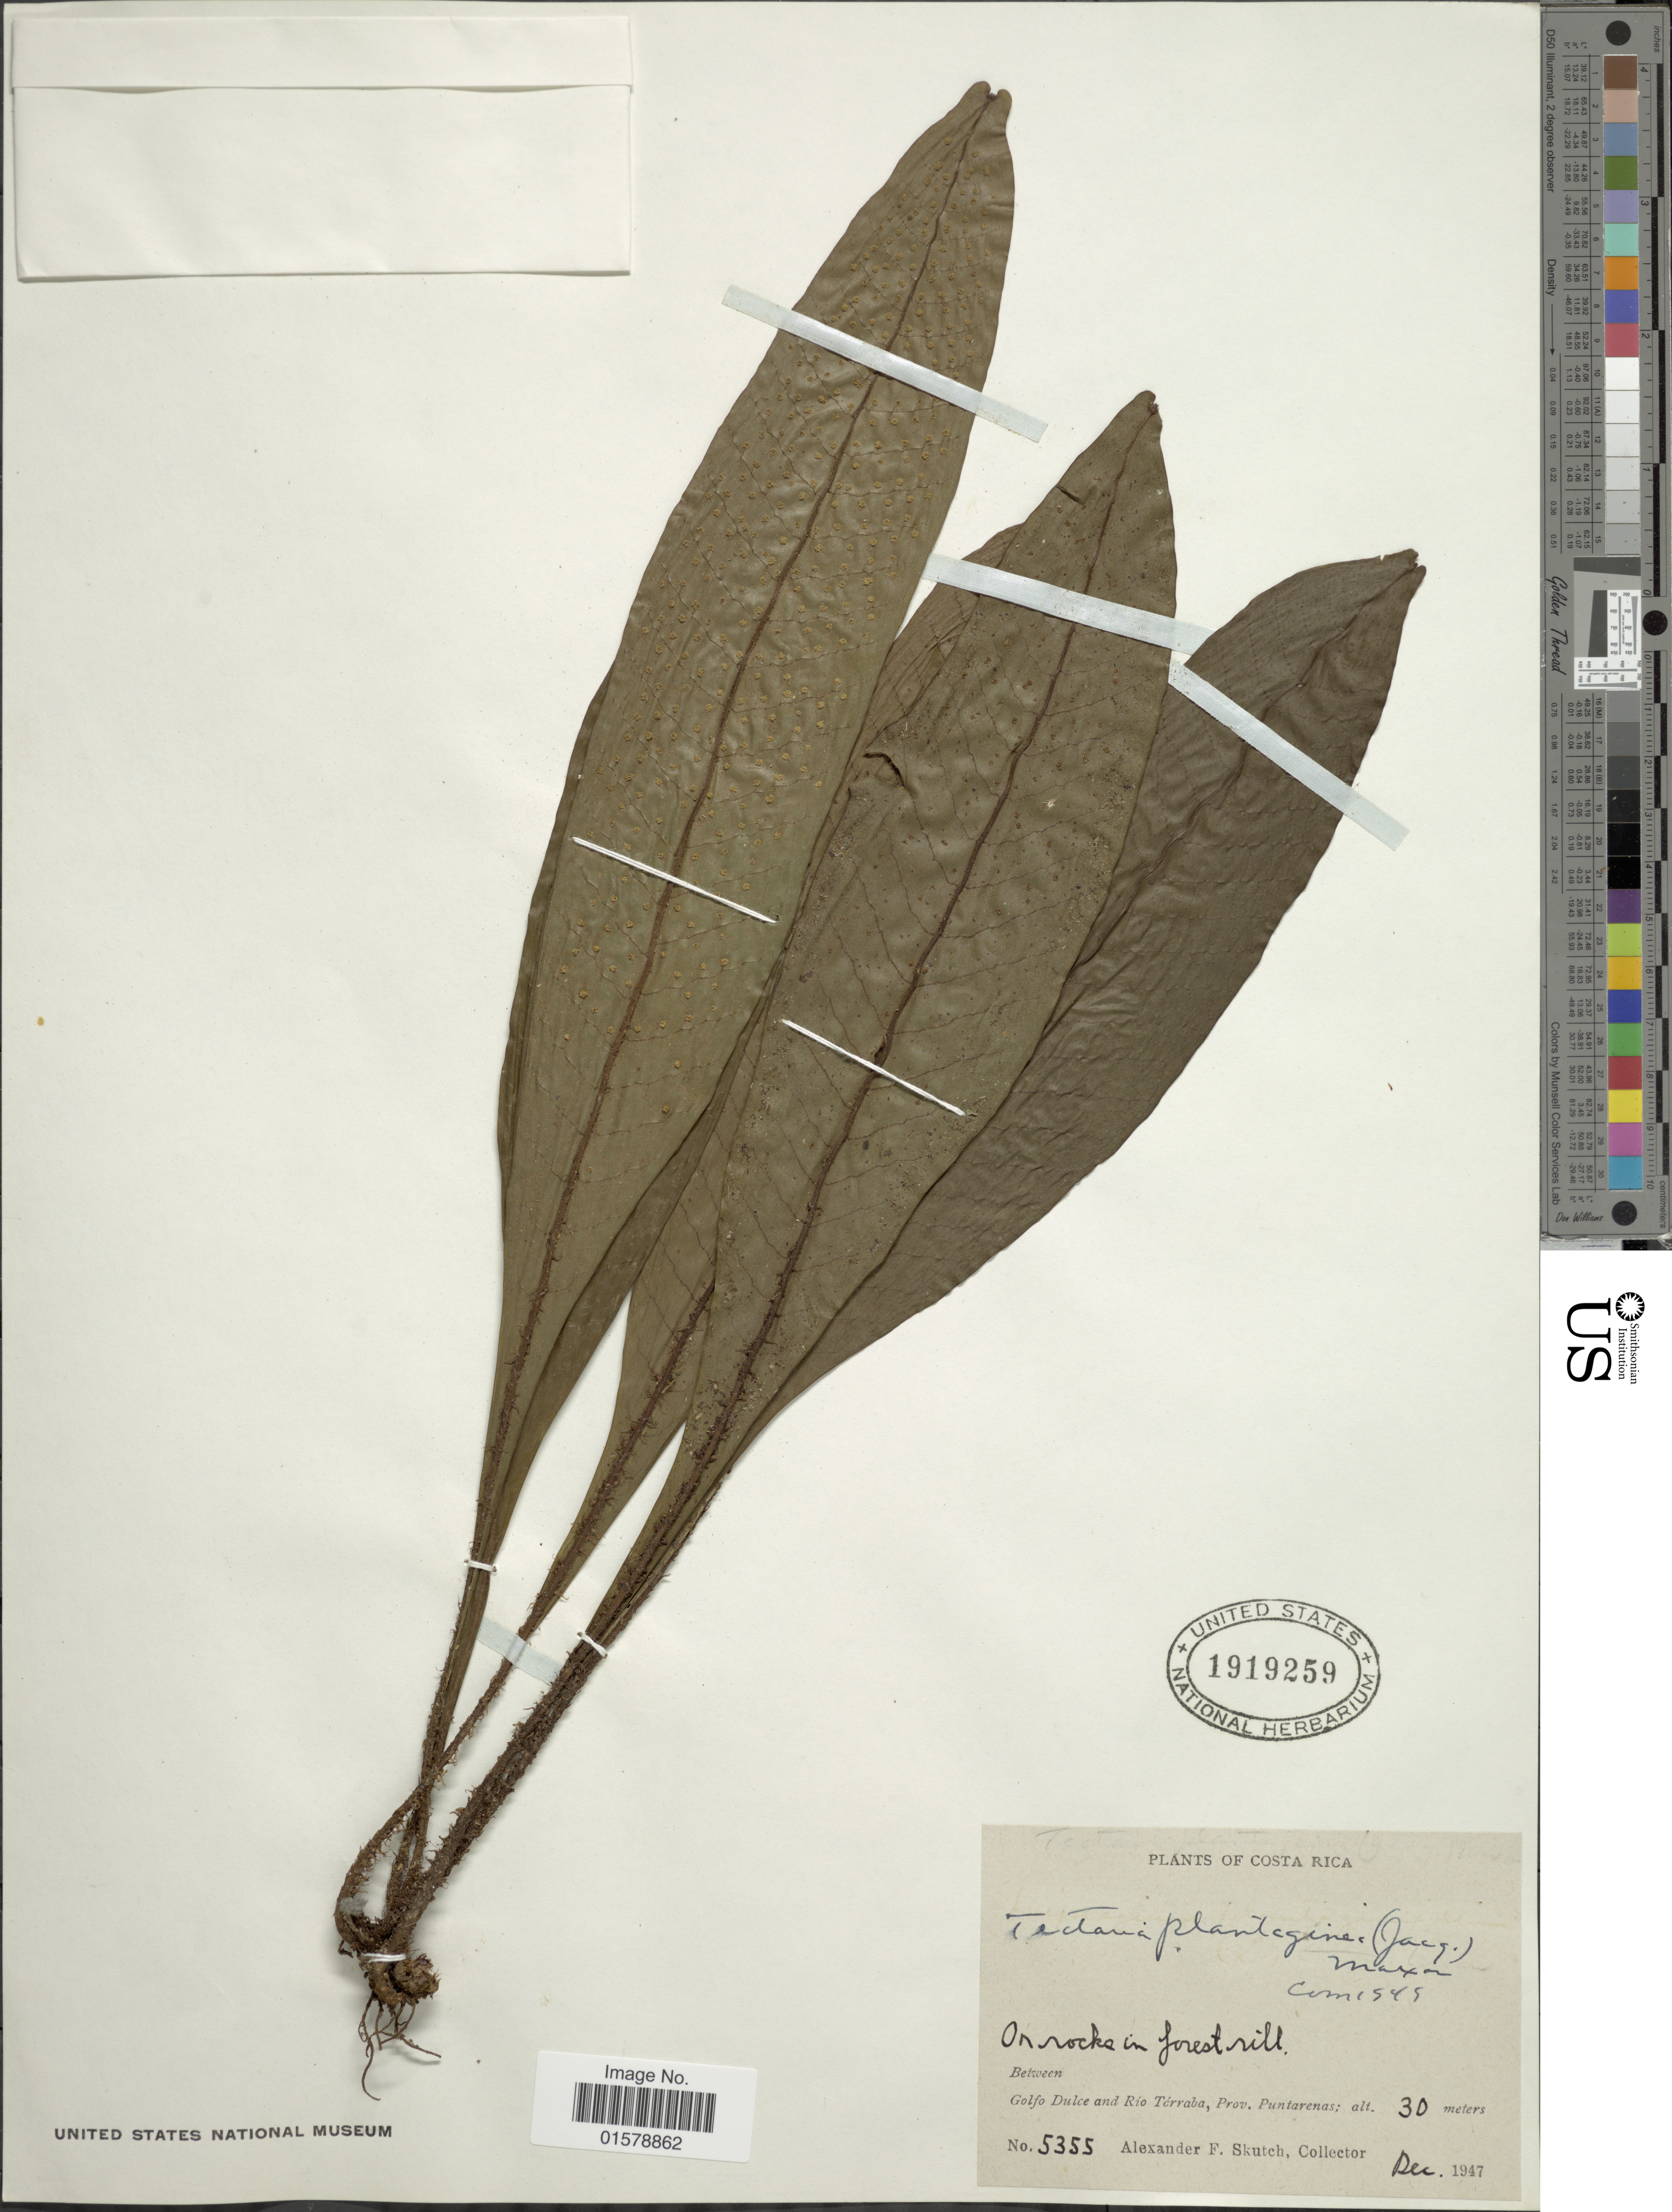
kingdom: Plantae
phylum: Tracheophyta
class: Polypodiopsida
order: Polypodiales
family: Tectariaceae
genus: Tectaria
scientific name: Tectaria plantaginea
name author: (Jacq.) Maxon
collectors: A. F. Skutch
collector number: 5355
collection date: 1947-12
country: Costa Rica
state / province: Puntarenas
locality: Between Golfo Dulce and Rio Terraba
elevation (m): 30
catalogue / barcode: US 1919259